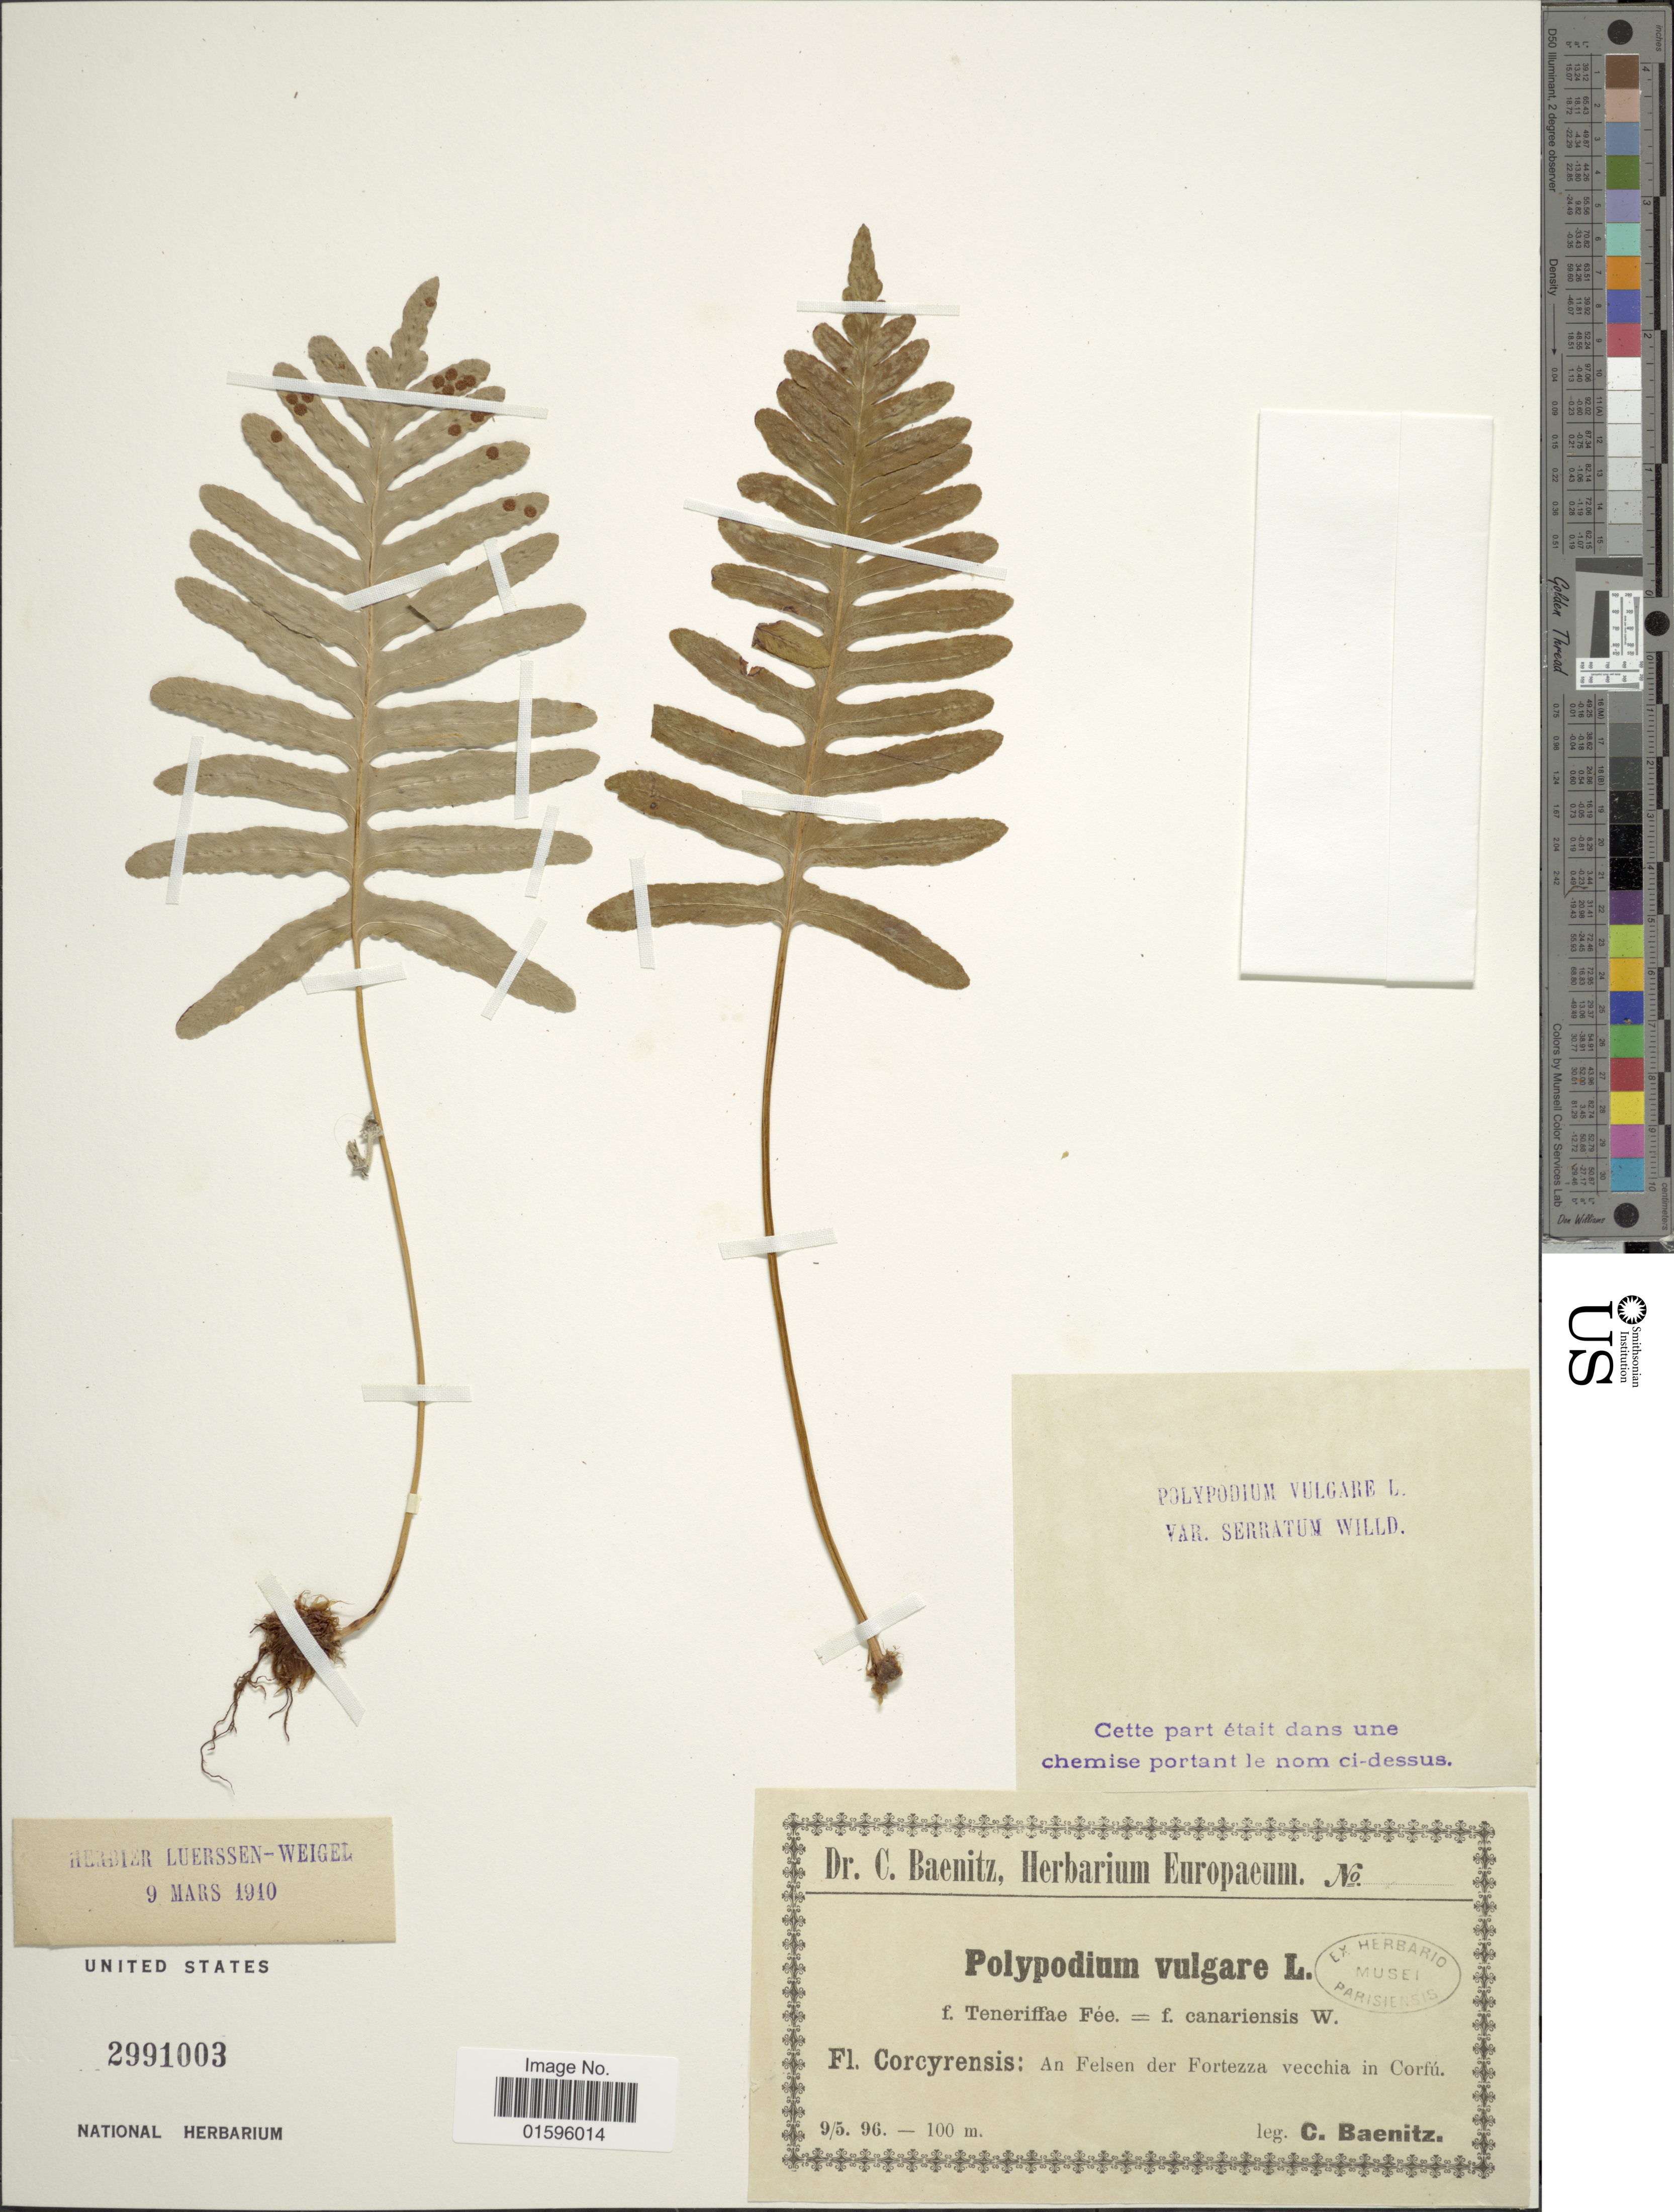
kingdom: Plantae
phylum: Tracheophyta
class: Polypodiopsida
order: Polypodiales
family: Polypodiaceae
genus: Polypodium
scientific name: Polypodium vulgare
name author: L.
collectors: C. G. Baenitz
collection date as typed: Transcribed d/m/y: 9/5/96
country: Greece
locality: Corcyrensis: an Felsen der Fortezza vecchia in Corfu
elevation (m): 100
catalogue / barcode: US 2991003